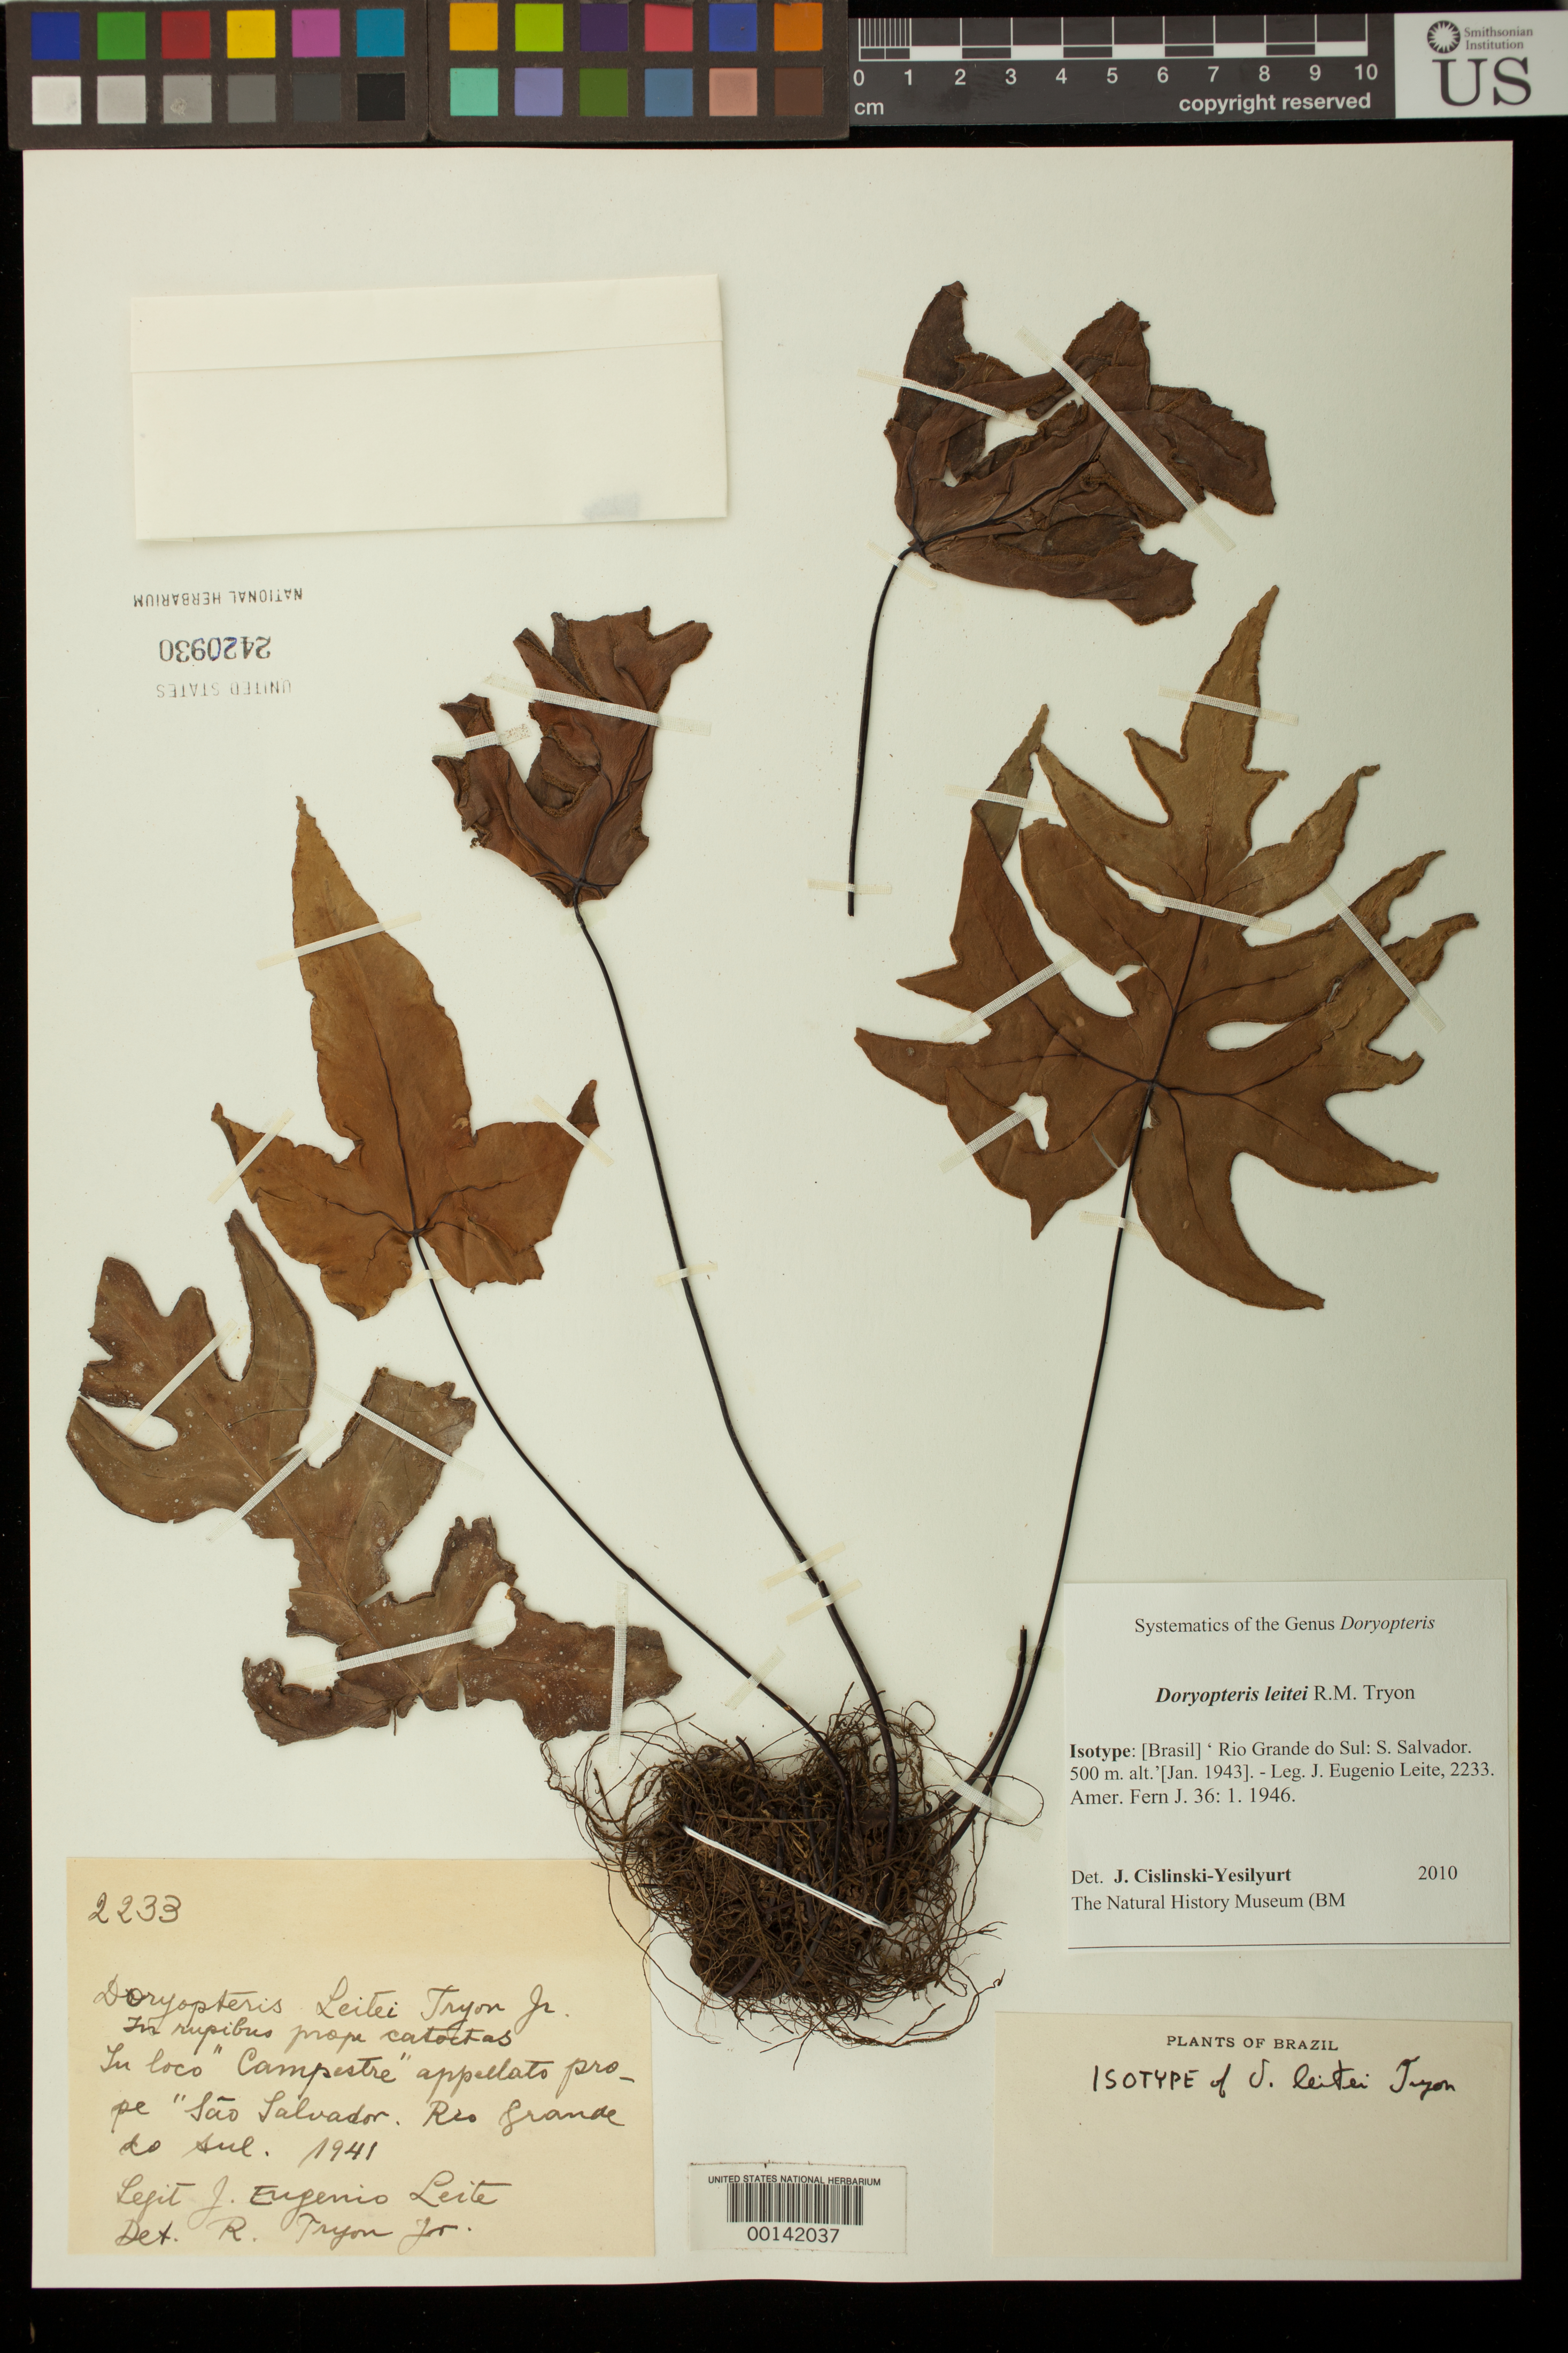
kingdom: Plantae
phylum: Tracheophyta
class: Polypodiopsida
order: Polypodiales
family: Pteridaceae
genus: Doryopteris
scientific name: Doryopteris x leitei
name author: R.M. Tryon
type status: Isotype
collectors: J. E. Leite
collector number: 2233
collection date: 1941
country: Brazil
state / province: Rio Grande do Sul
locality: In rupibus prope catoctas in loco "Campestre" appelata prope "São Salvador". Rio Grande do Sul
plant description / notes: Holotype at GH; said to be hybrid of D. nobilis × pedata var. multipartita. Protologue (mis?) cites collection date as Jan. 1943; this specimen says 1941.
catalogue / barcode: US 2420930